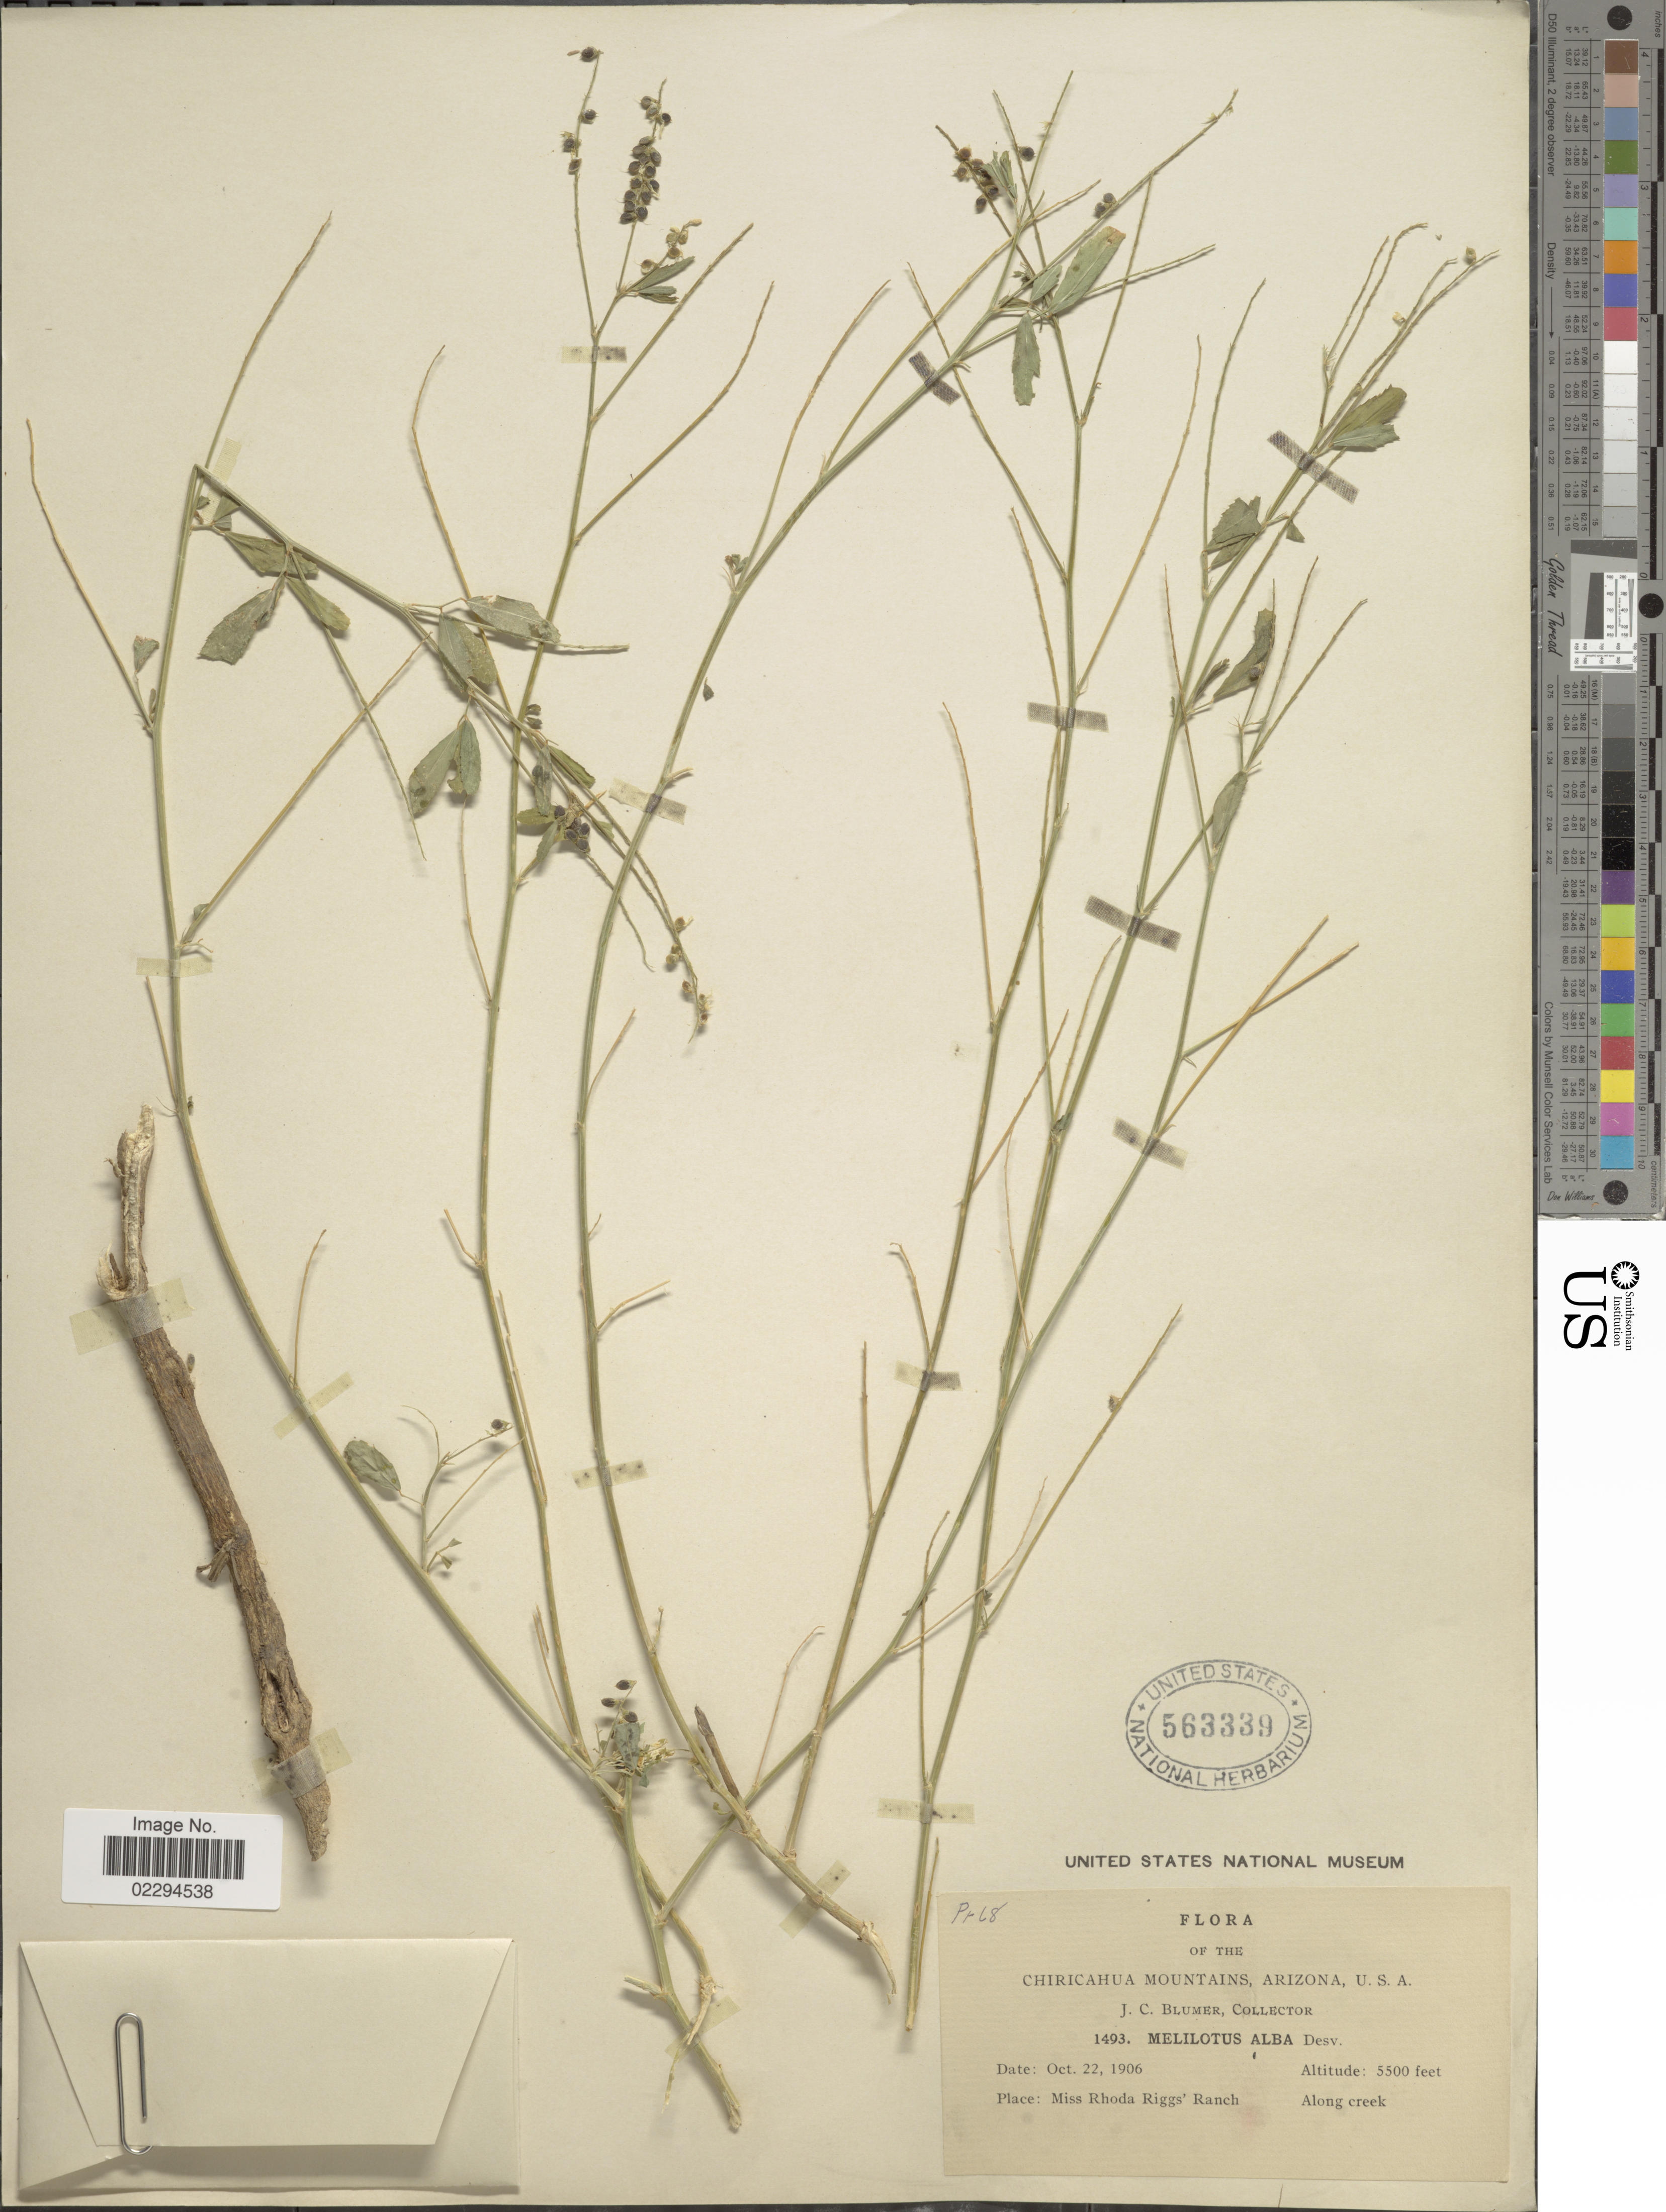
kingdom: Plantae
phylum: Tracheophyta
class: Magnoliopsida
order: Fabales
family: Fabaceae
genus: Melilotus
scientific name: Melilotus albus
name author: Medik.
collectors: J. C. Blumer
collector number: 1493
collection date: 1906-10-22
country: United States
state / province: Arizona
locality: Chiricahua Mountains. Miss Rhoda Riggs' Ranch. Along creek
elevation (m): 1676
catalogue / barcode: US 563339